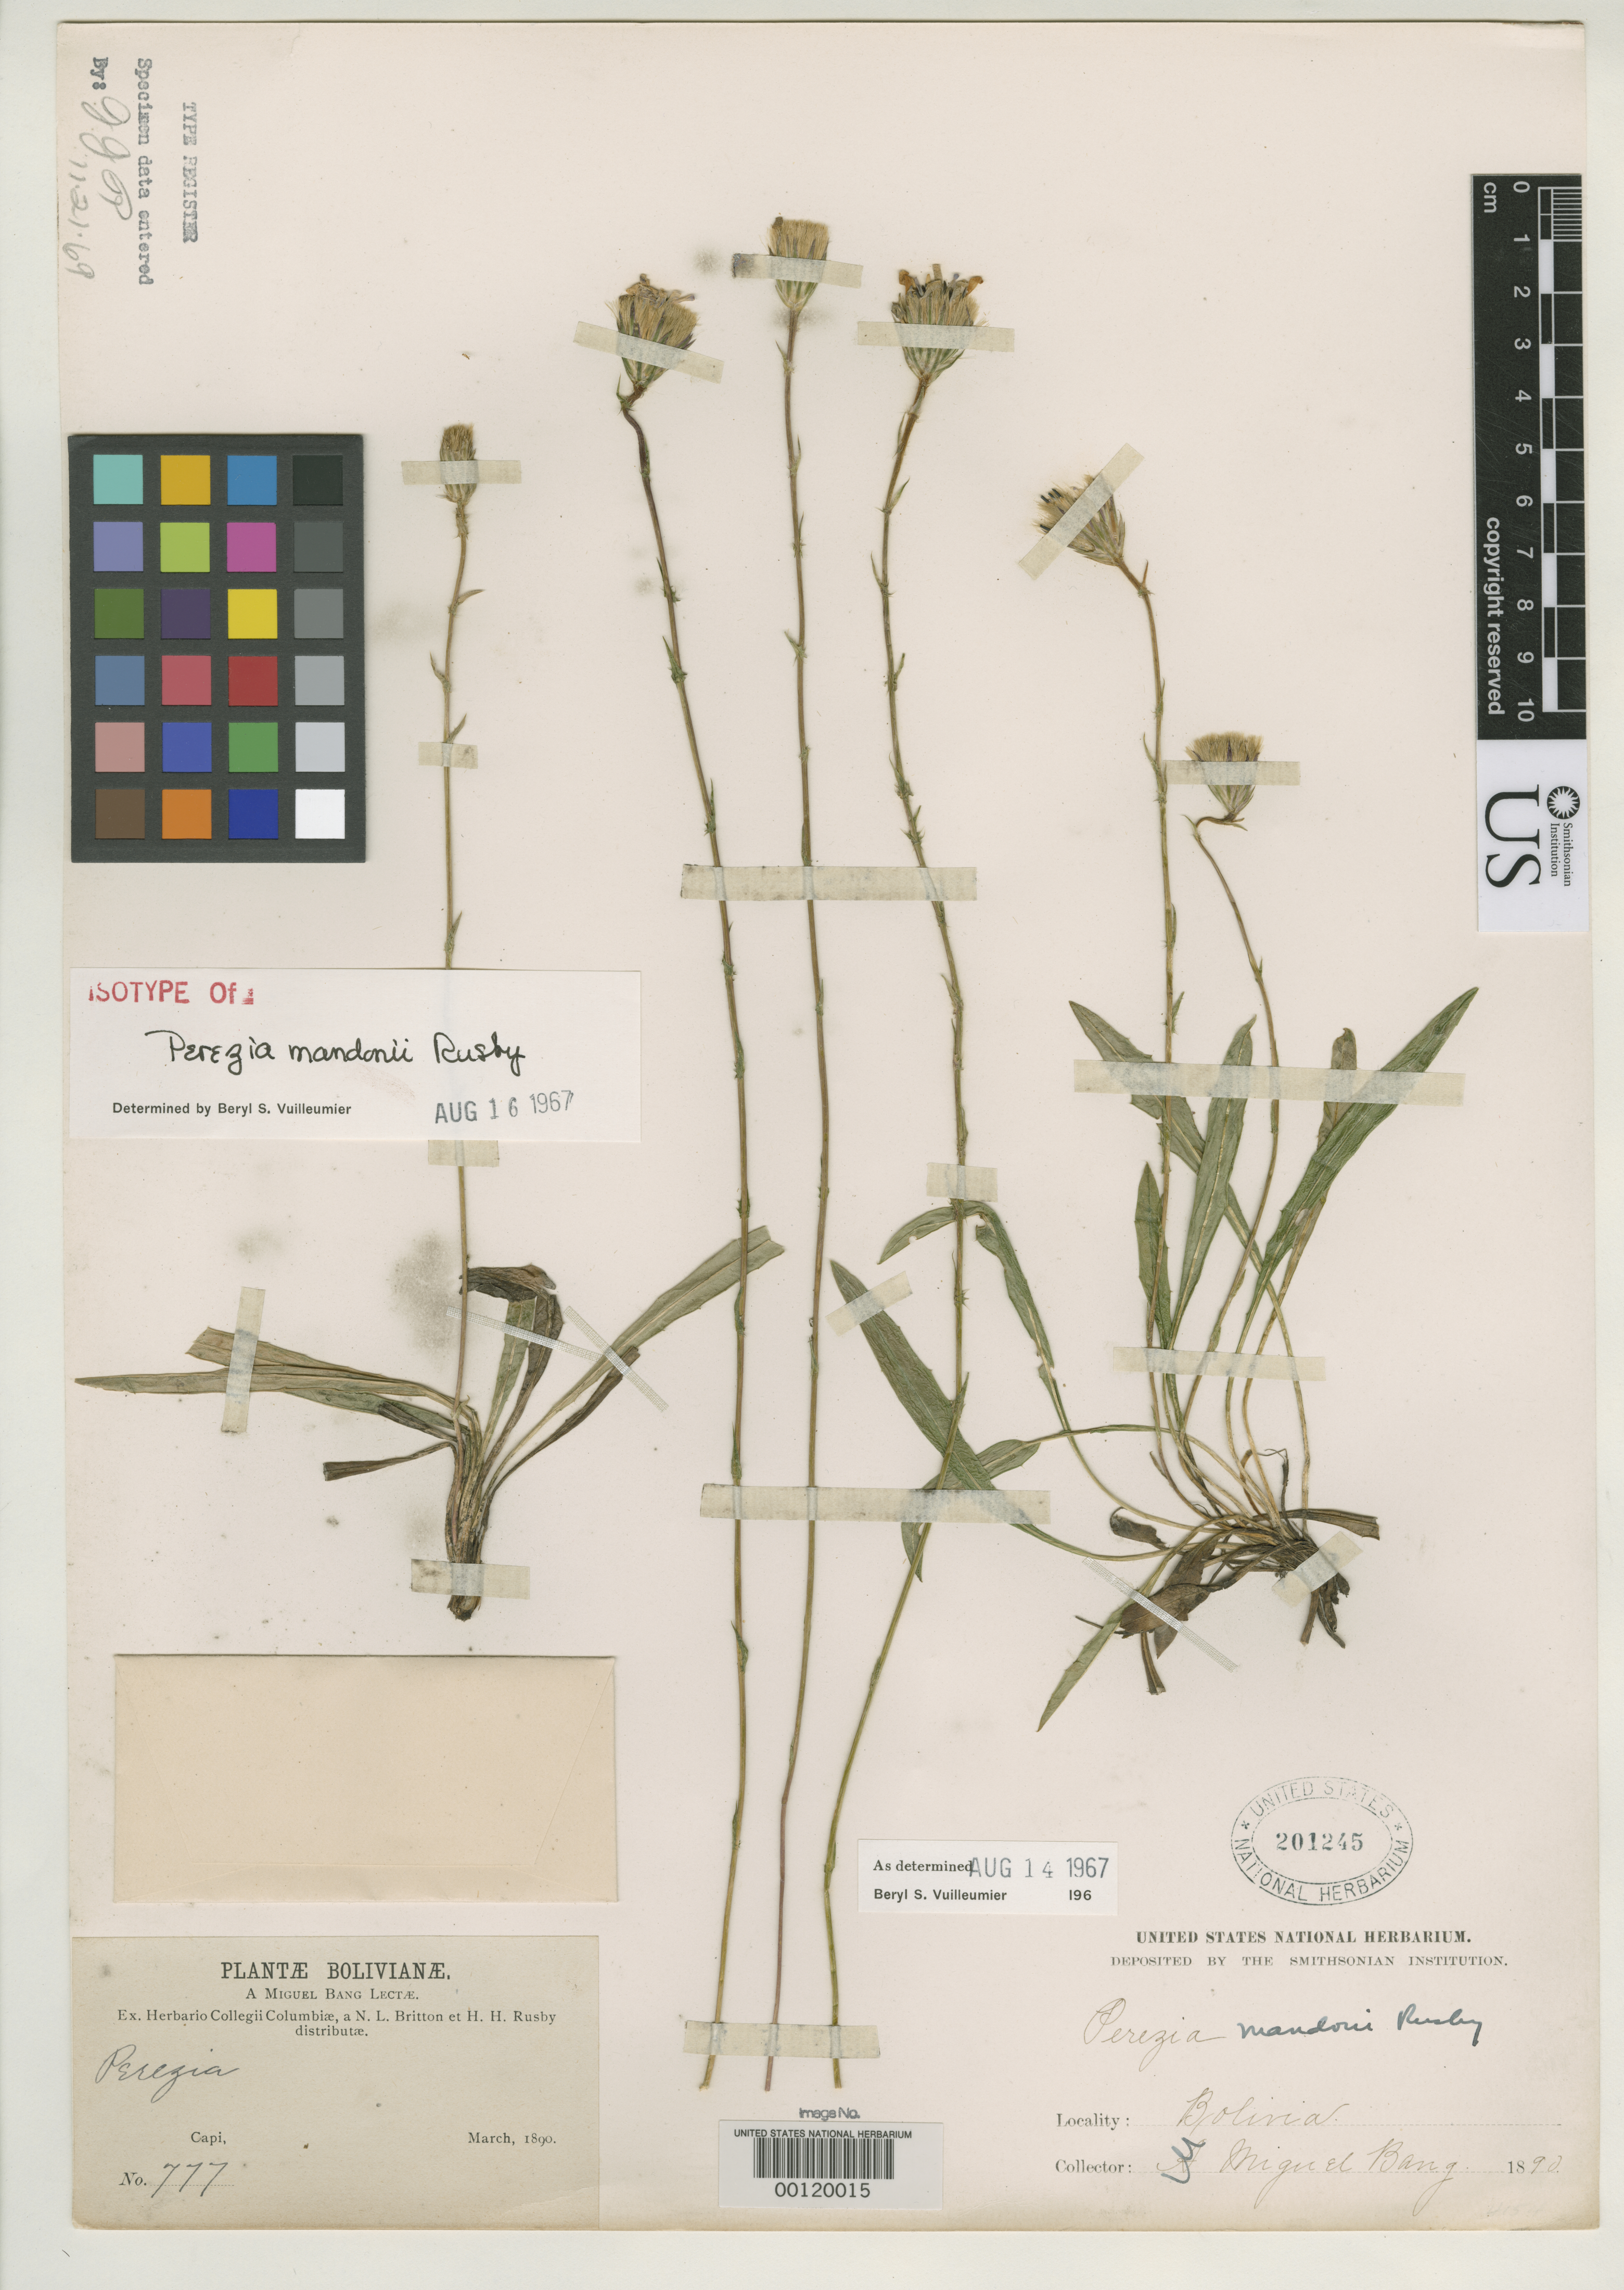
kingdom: Plantae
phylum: Tracheophyta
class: Magnoliopsida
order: Asterales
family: Asteraceae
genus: Perezia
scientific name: Perezia mandonii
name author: Rusby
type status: Isotype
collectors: M. Bang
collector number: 777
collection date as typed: Mar 1890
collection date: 1890-03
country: Bolivia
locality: Capi.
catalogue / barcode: US 201245